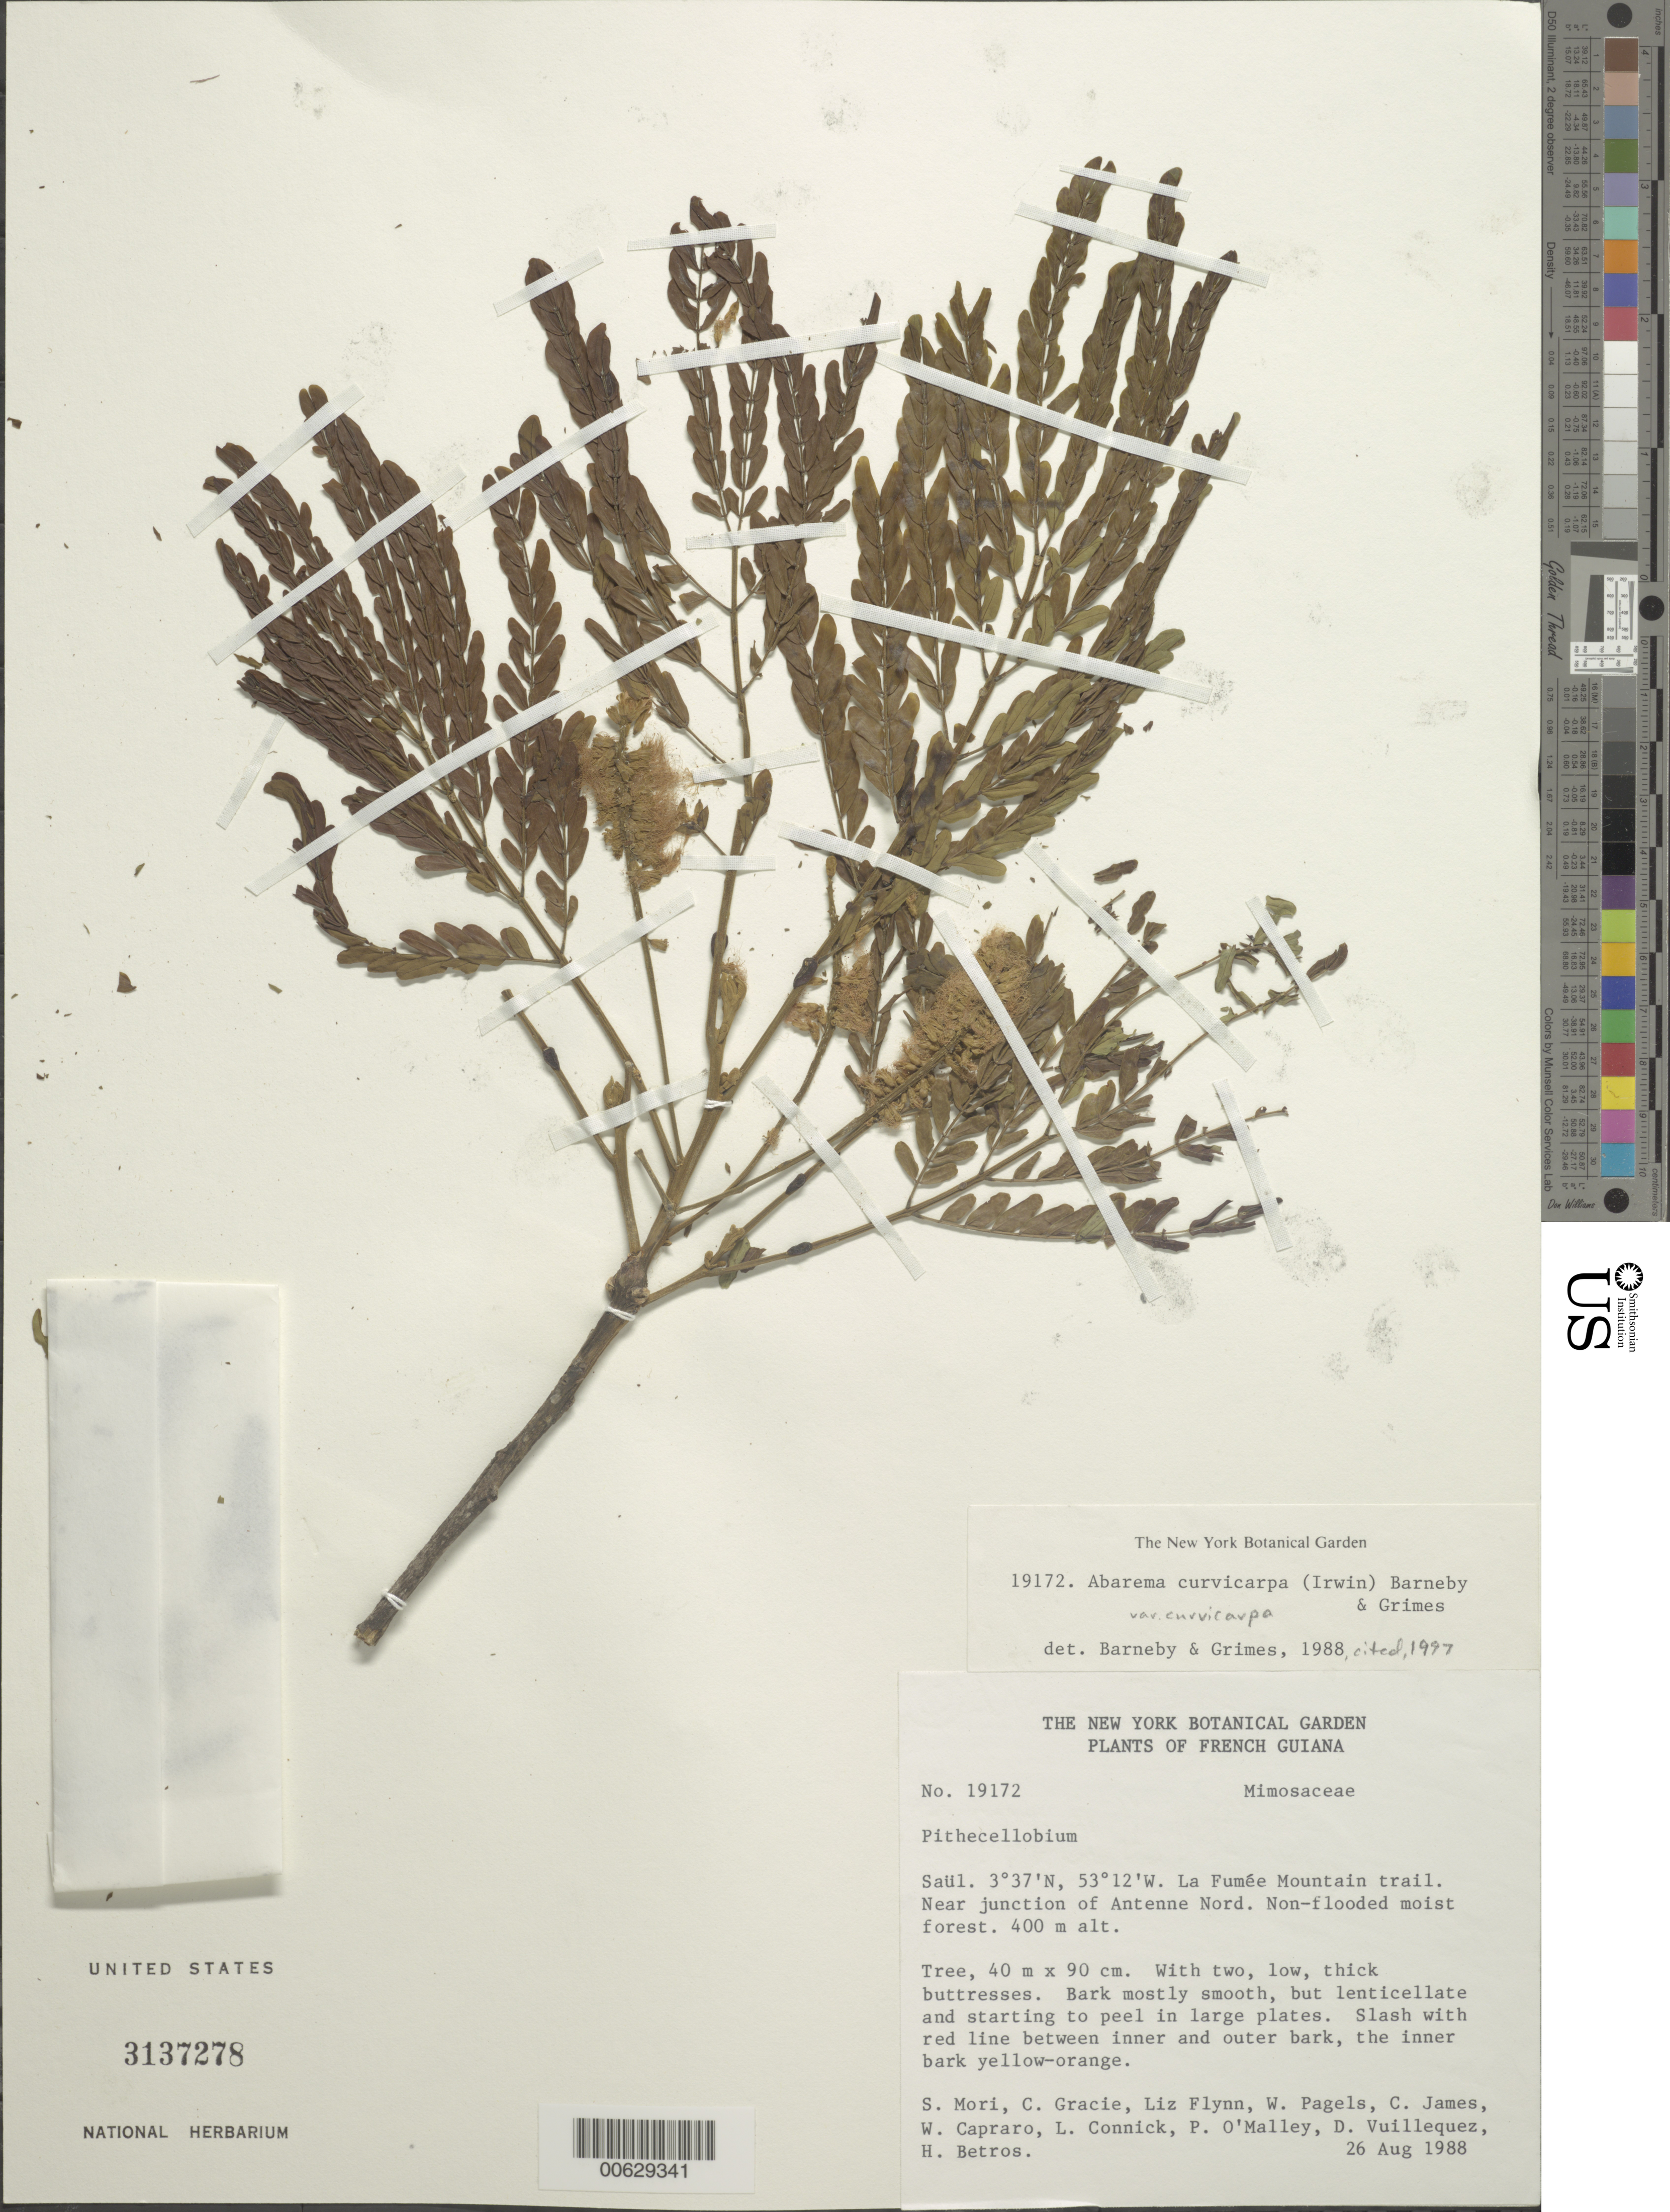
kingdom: Plantae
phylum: Tracheophyta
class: Magnoliopsida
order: Fabales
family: Fabaceae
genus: Abarema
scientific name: Abarema curvicarpa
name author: (H.S. Irwin) Barneby & J.W. Grimes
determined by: Barneby, R. C.; Grimes, J. W.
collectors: S. Mori, C. A. Gracie, L. Flynn, W. Pagels, C. James, W. Capraro & L. Connick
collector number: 19172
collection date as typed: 26-Aug-88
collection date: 1988-08-26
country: French Guiana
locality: Saül, La Fumée Mountain Trail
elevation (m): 400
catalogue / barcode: US 3137278